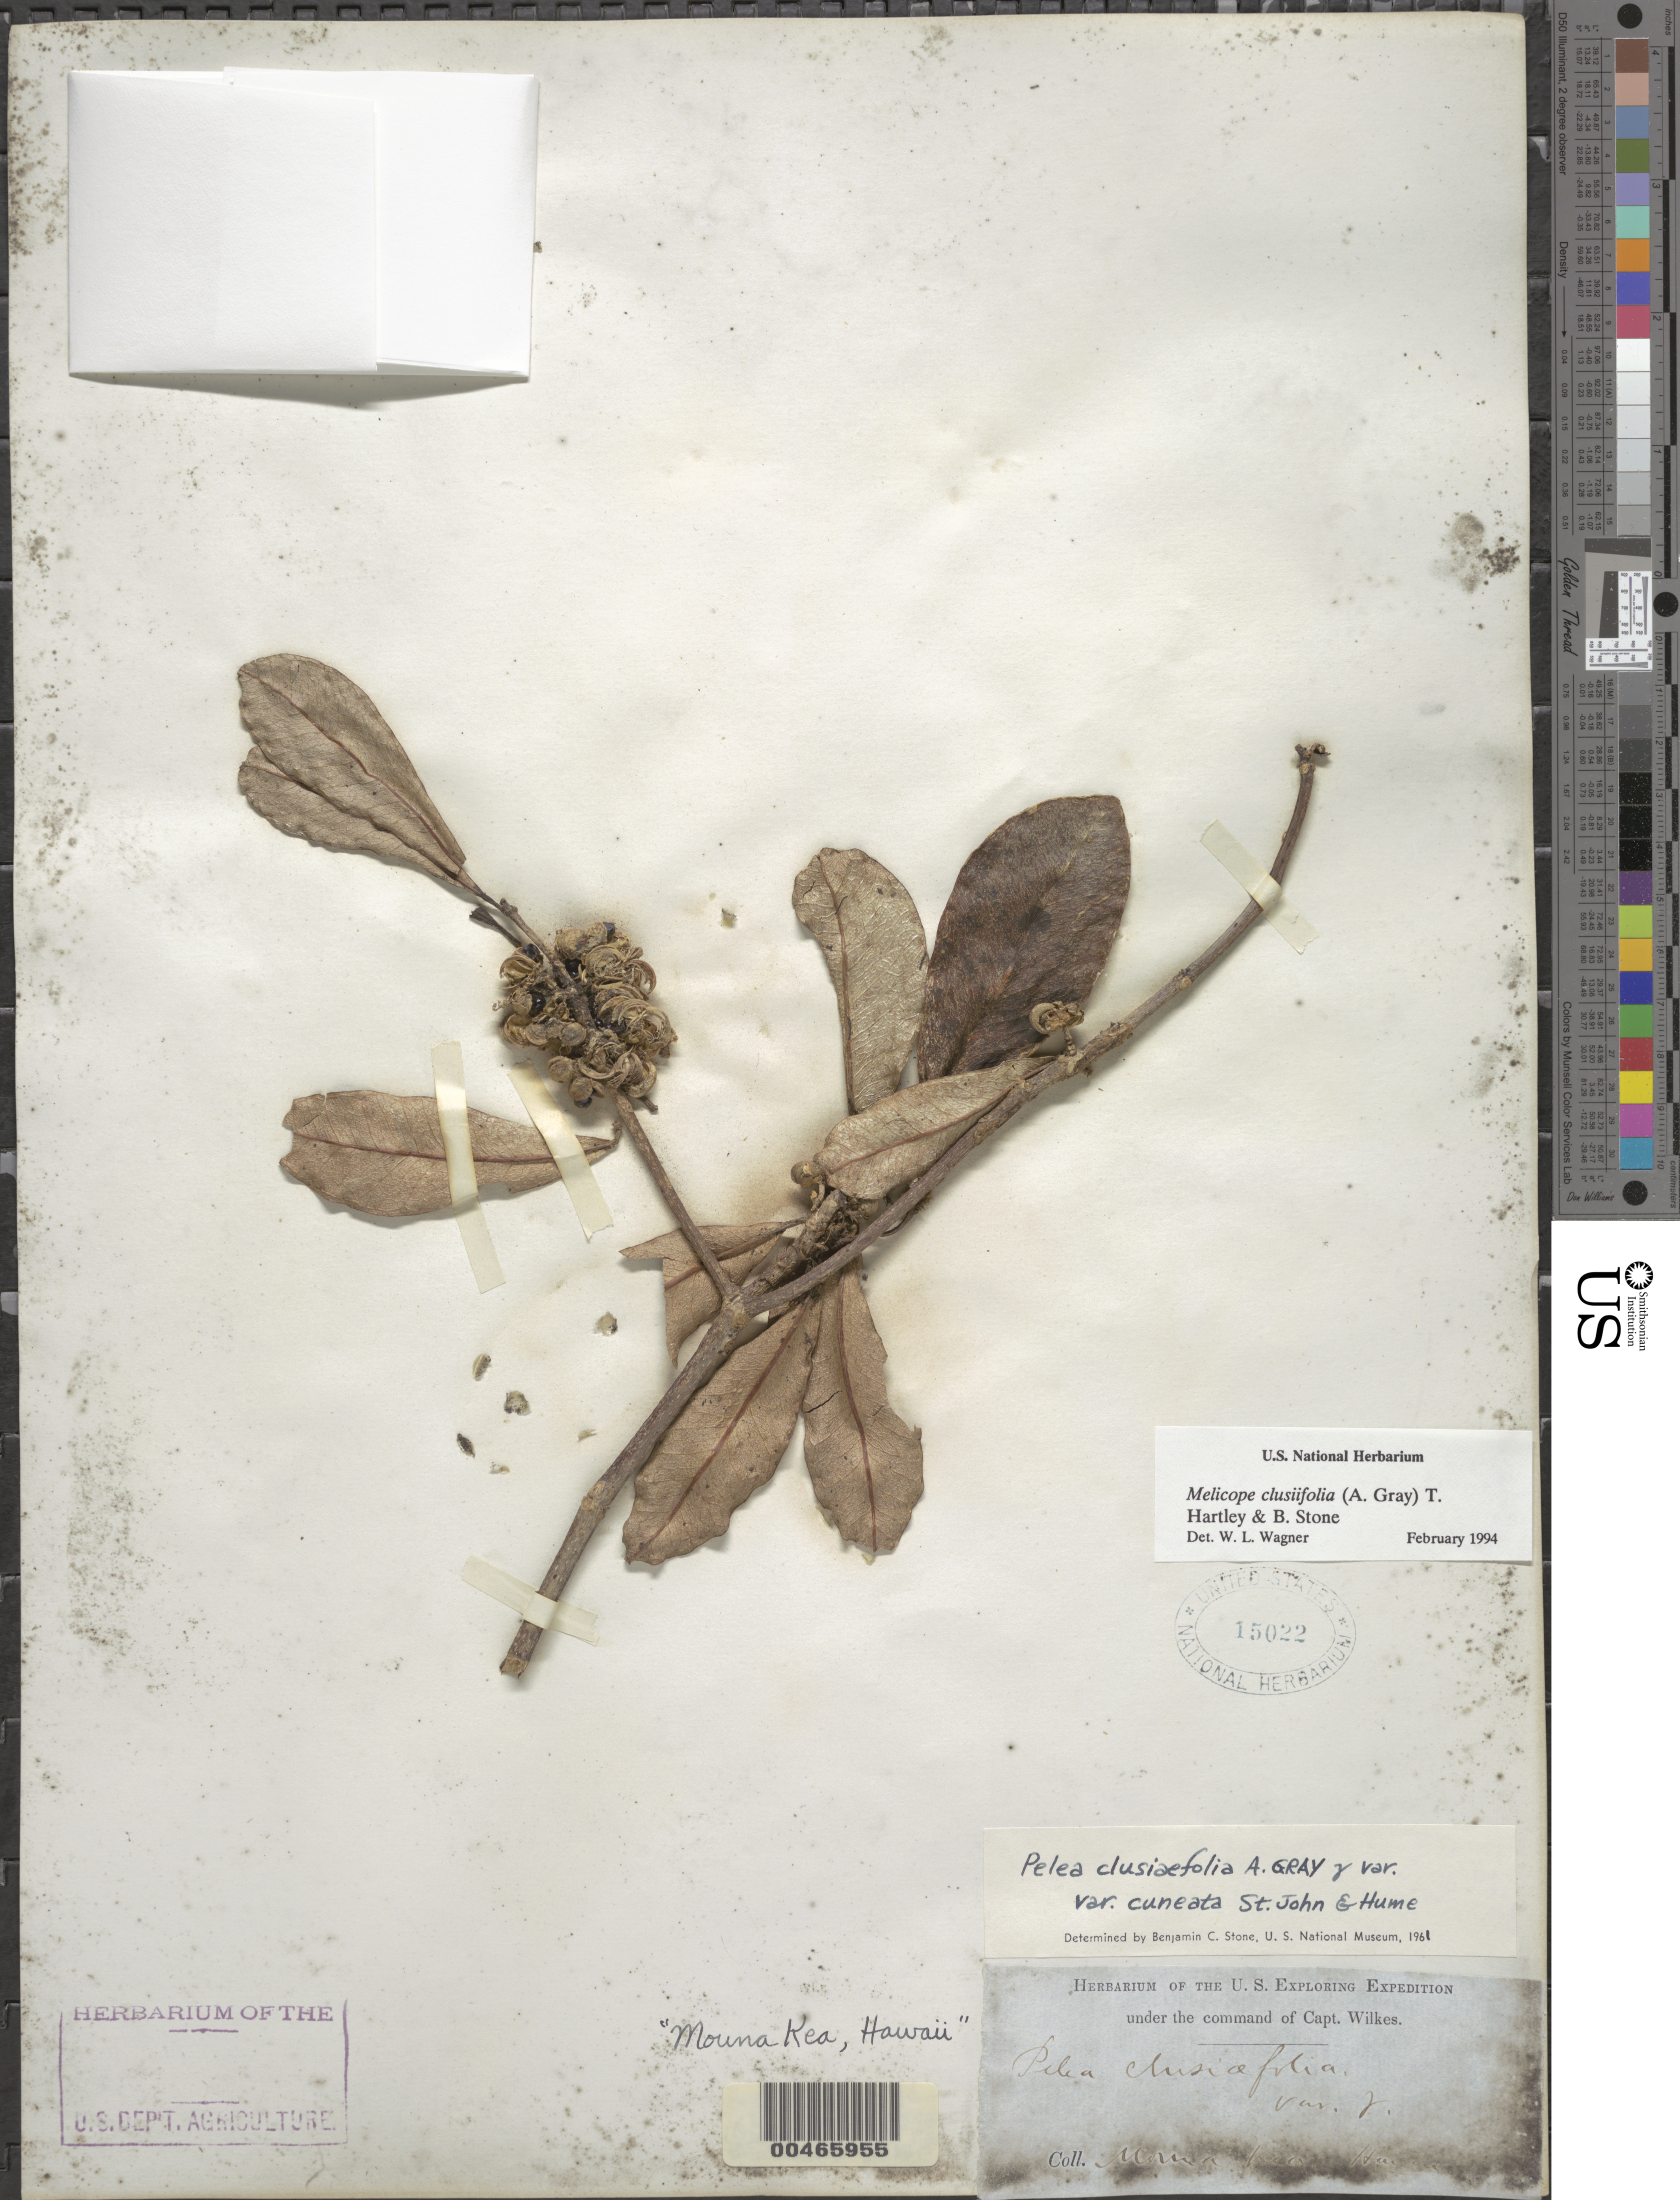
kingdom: Plantae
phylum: Tracheophyta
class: Magnoliopsida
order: Sapindales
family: Rutaceae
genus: Melicope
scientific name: Melicope clusiifolia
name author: (A. Gray) T.G. Hartley & B.C. Stone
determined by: Wagner, W. L., (BOT), Smithsonian Institution - National Museum of Natural History (UNITED STATES)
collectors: Wilkes Explor. Exped.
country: United States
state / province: Hawaii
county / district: Hawaii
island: Hawaii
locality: Mouna Kea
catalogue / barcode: US 15022